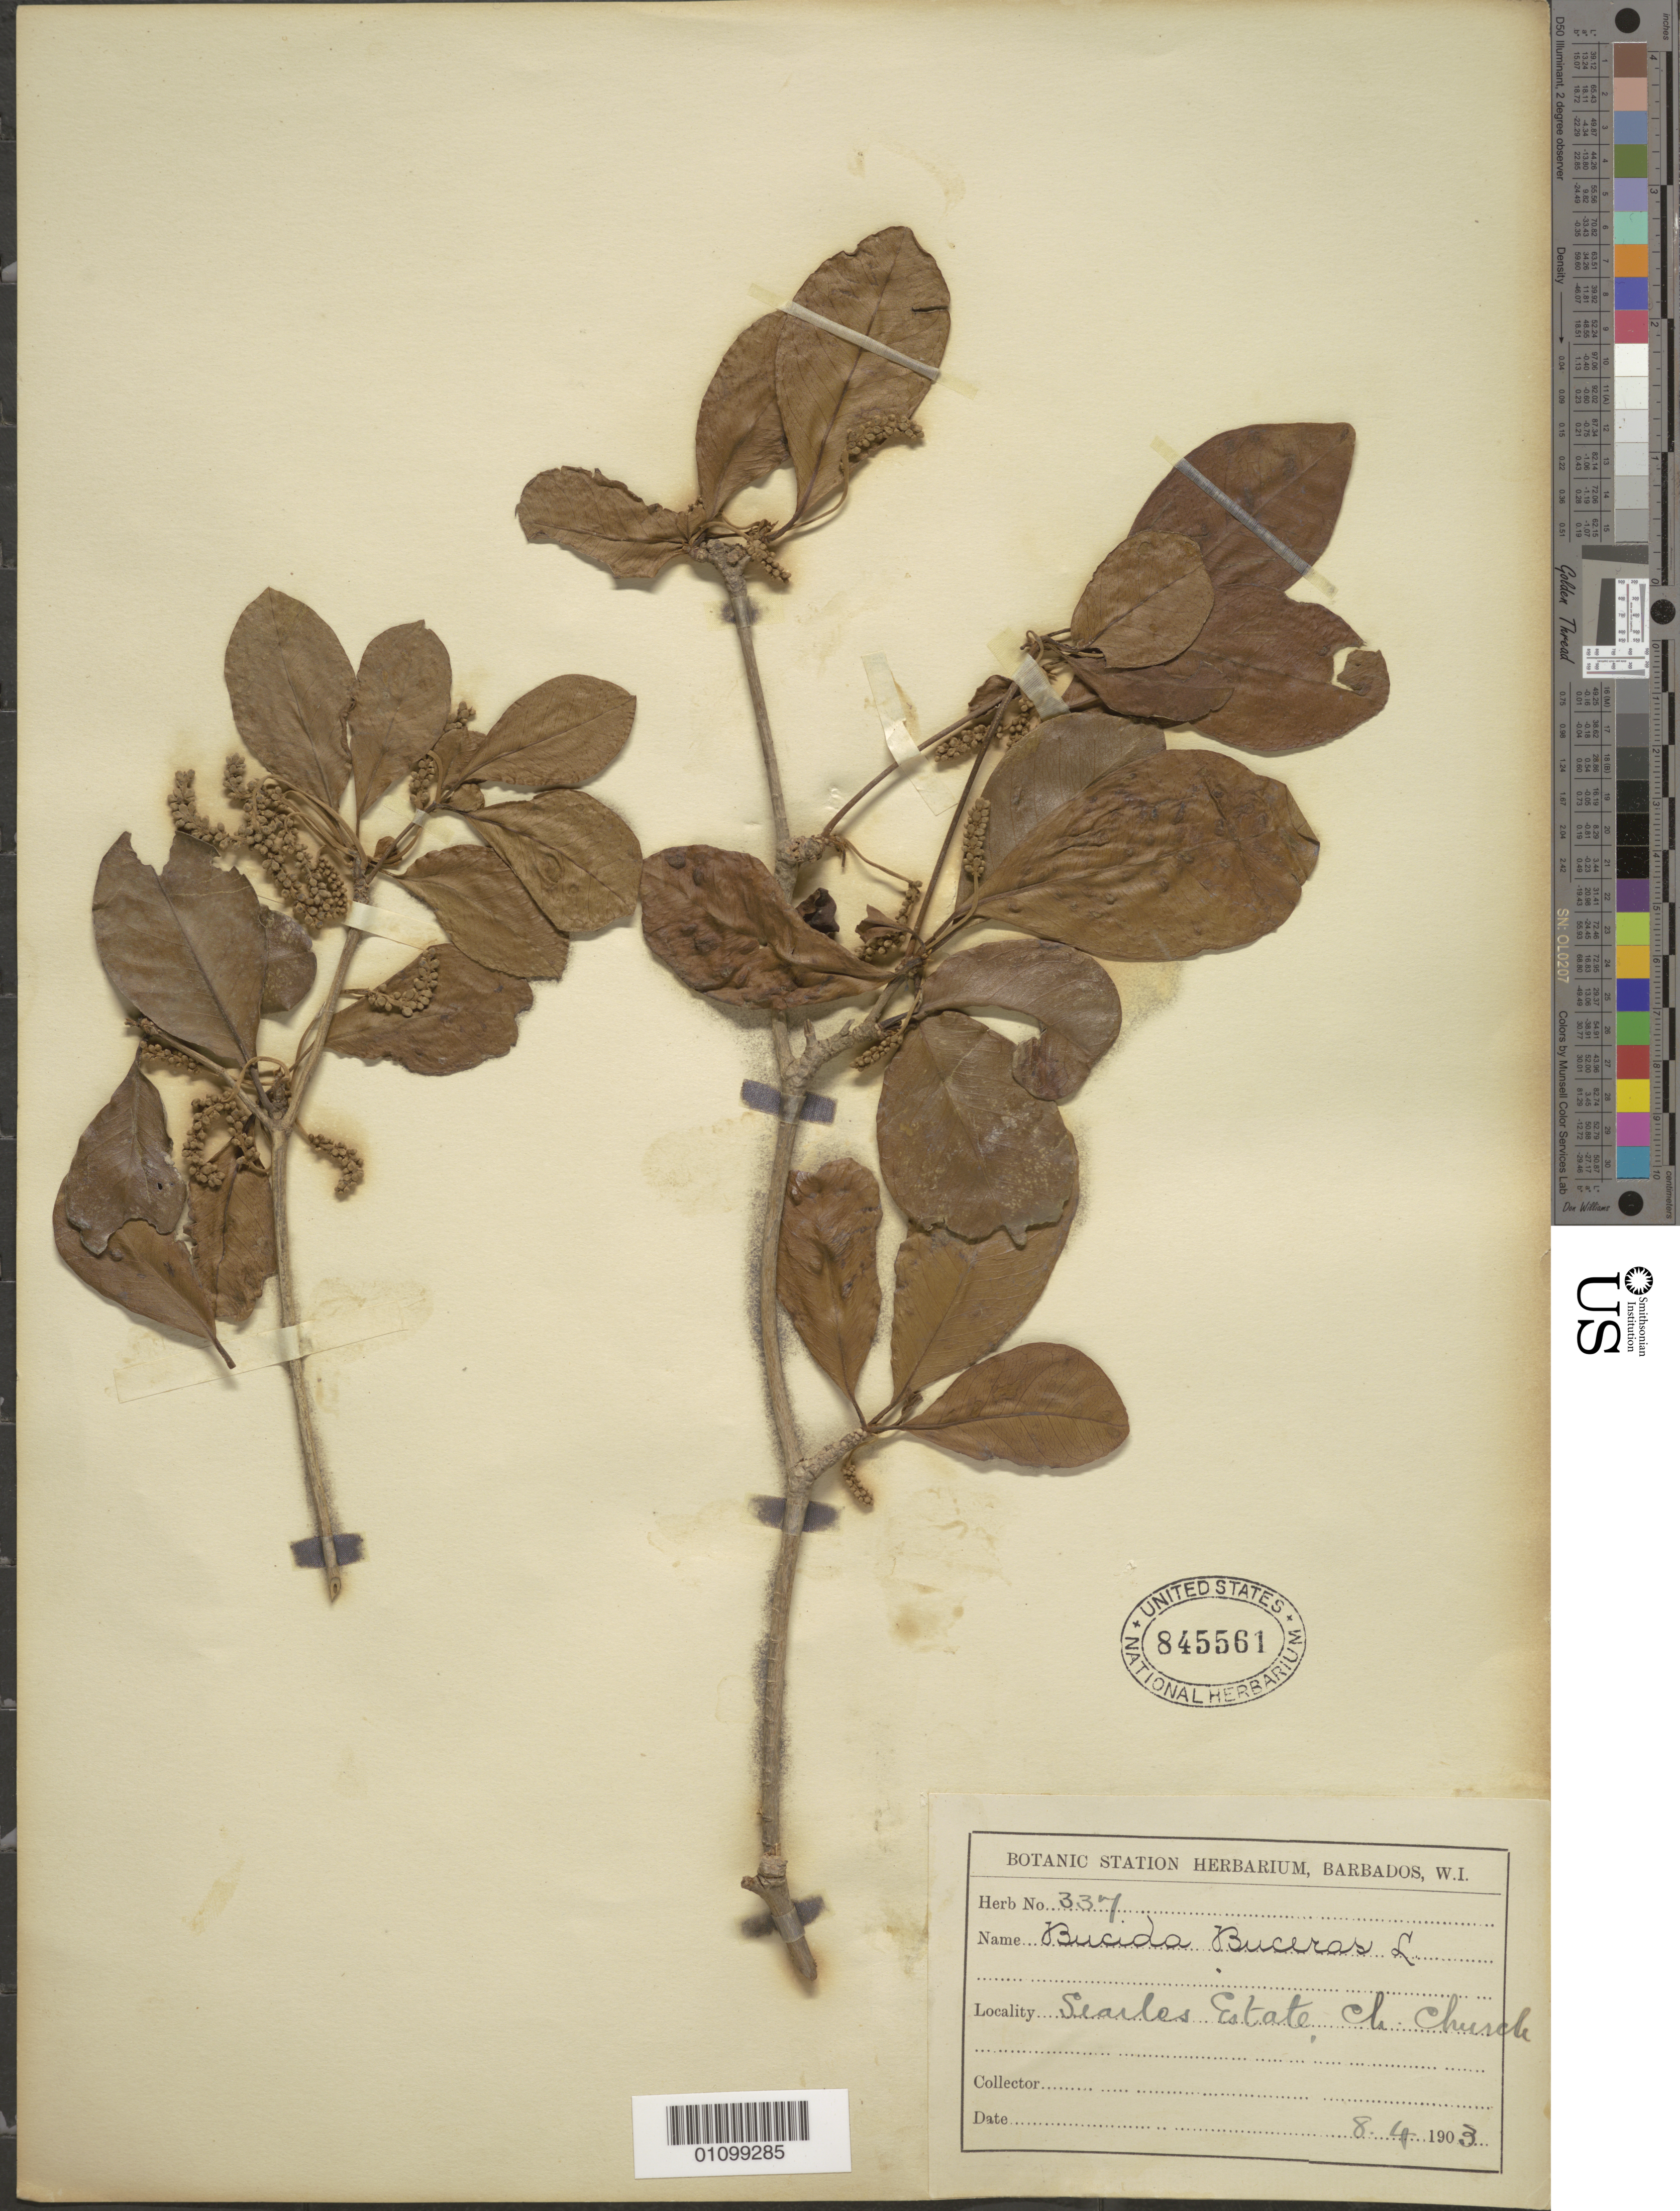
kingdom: Plantae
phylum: Tracheophyta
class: Magnoliopsida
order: Myrtales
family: Combretaceae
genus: Terminalia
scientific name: Terminalia buceras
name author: (L.) C. Wright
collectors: ex herb. Bot. Sta. Barbados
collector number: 337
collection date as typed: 08 Apr 1903 or 04 Aug 1903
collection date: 1903-04-08 or 1903-08-04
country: Barbados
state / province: Christ Church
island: Barbados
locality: Searles Estate.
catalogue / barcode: US 845561